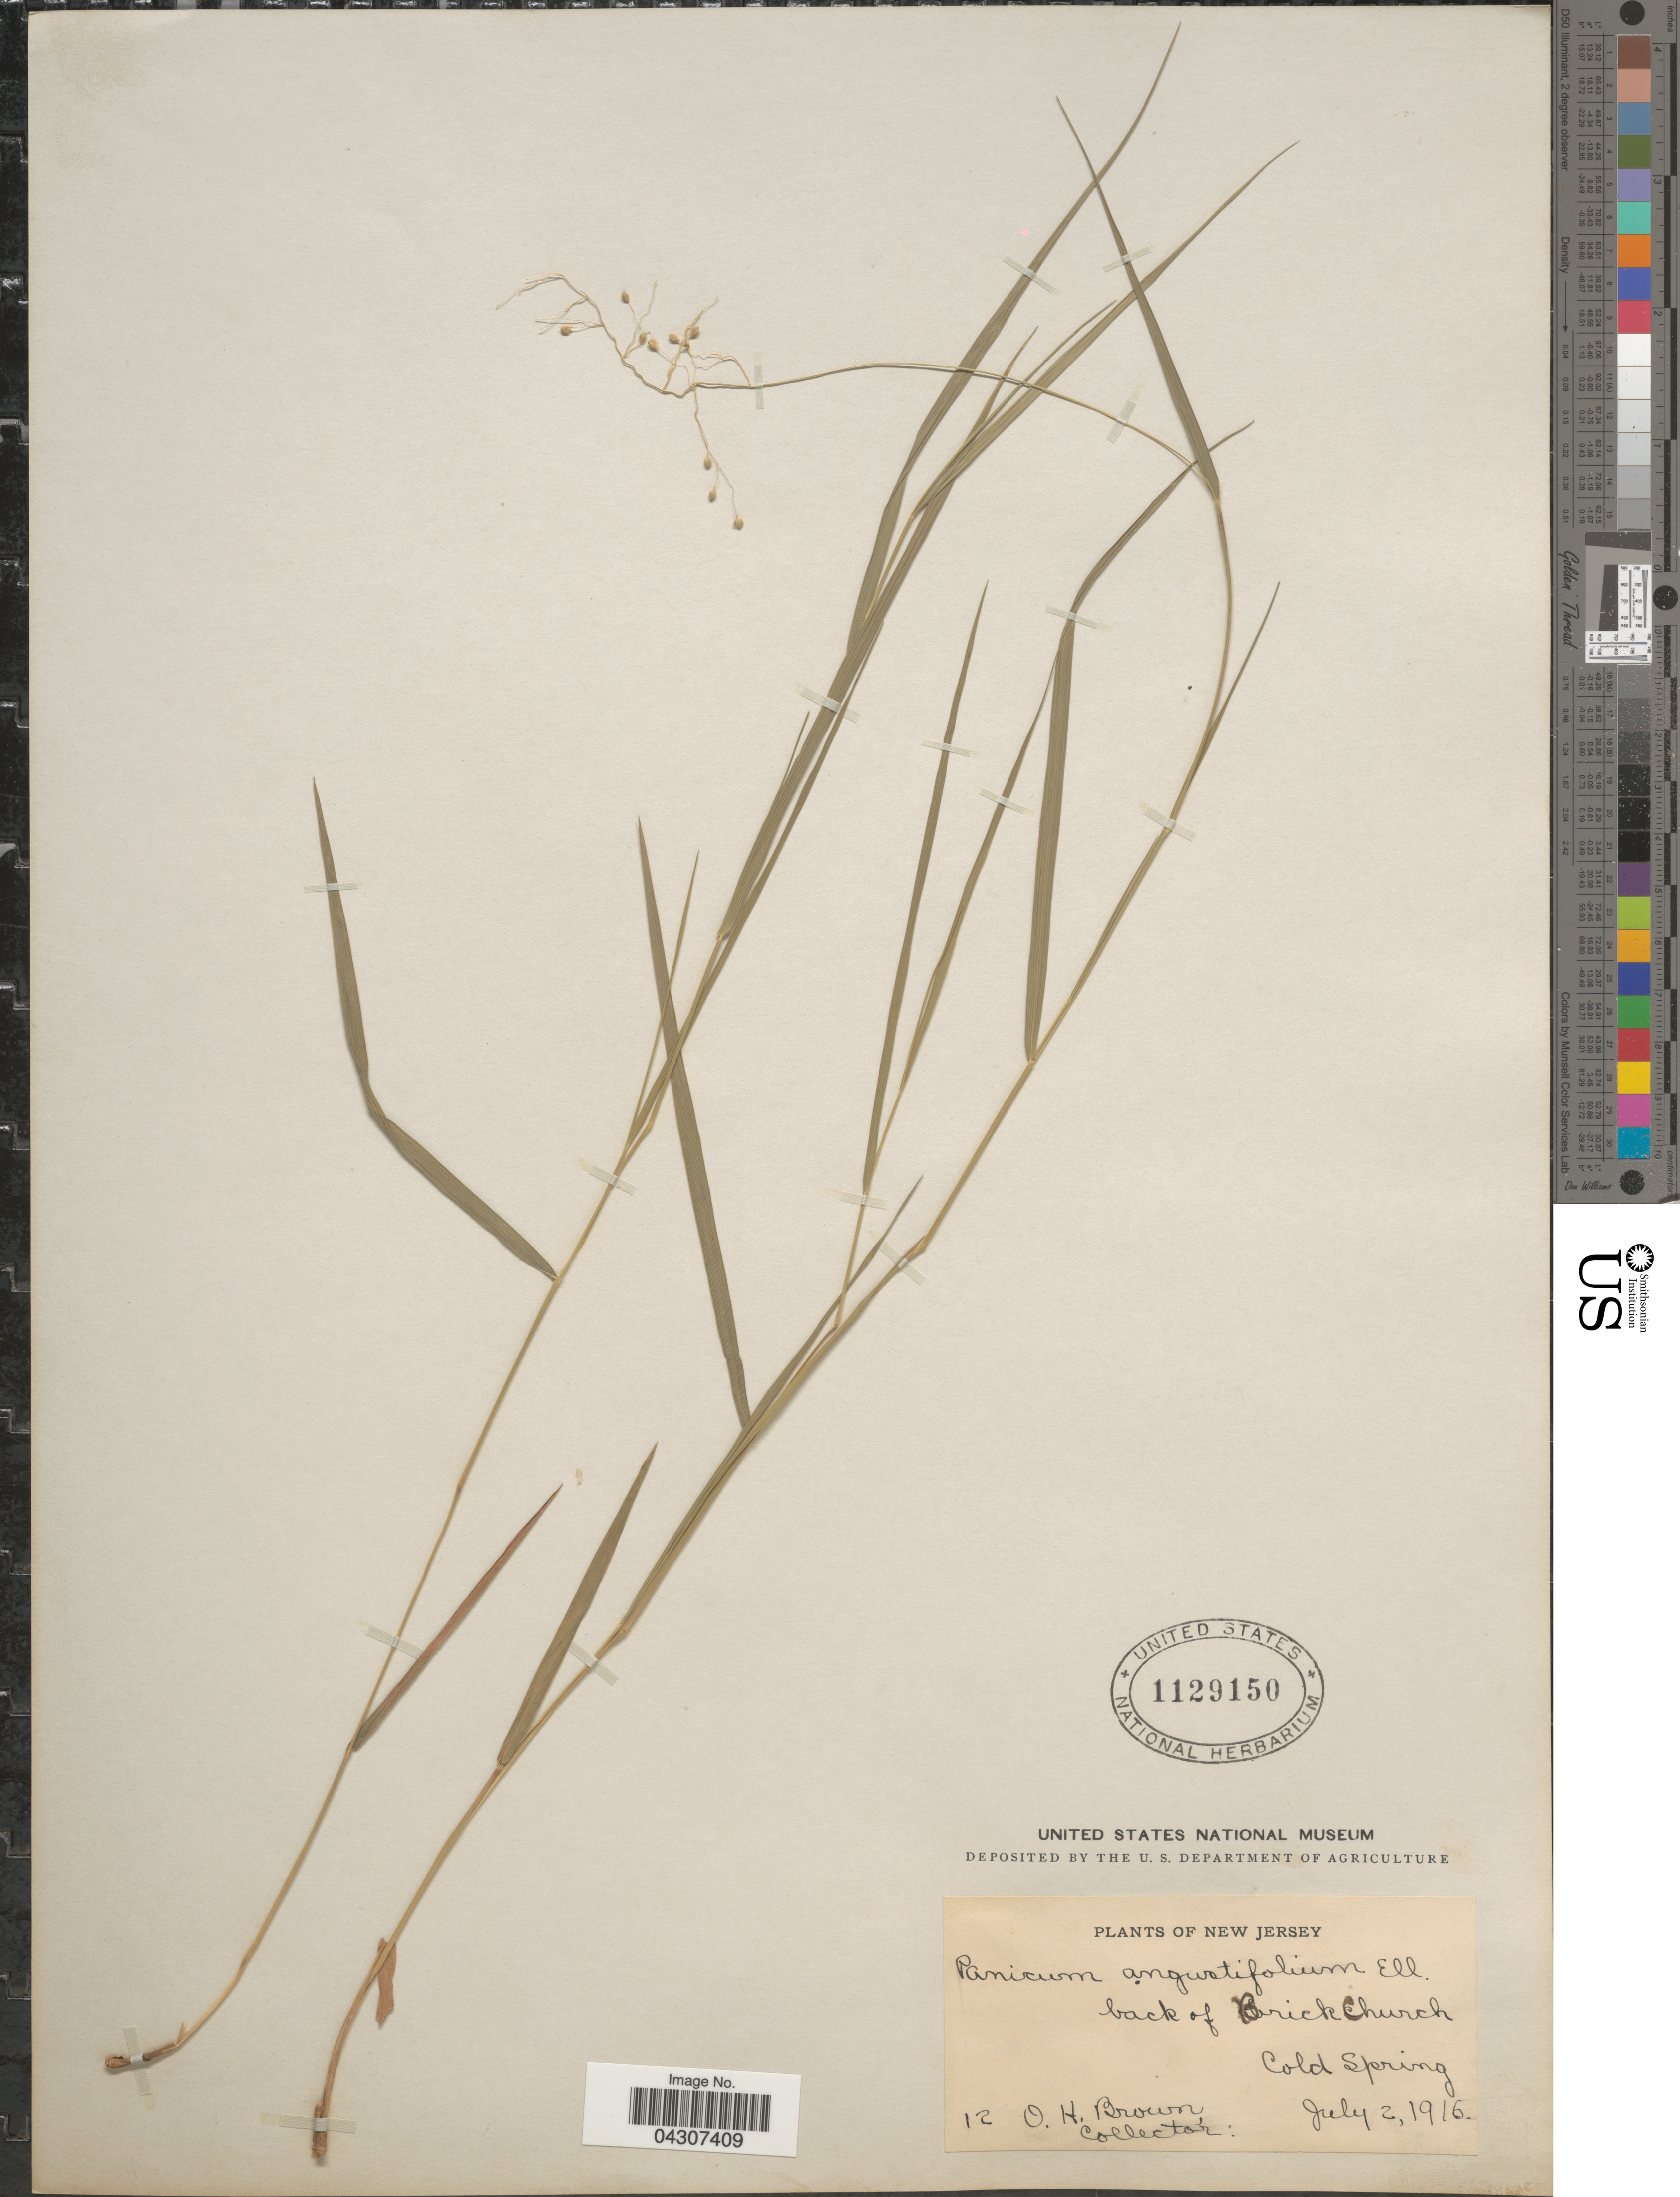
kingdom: Plantae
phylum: Tracheophyta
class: Liliopsida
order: Poales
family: Poaceae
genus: Dichanthelium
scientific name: Dichanthelium aciculare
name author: (Desv. ex Poir.) Gould & C.A. Clark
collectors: O. Brown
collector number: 12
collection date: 1916-07-02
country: United States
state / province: New Jersey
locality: Back of Brick Church. Cold Spring.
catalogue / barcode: US 1129150